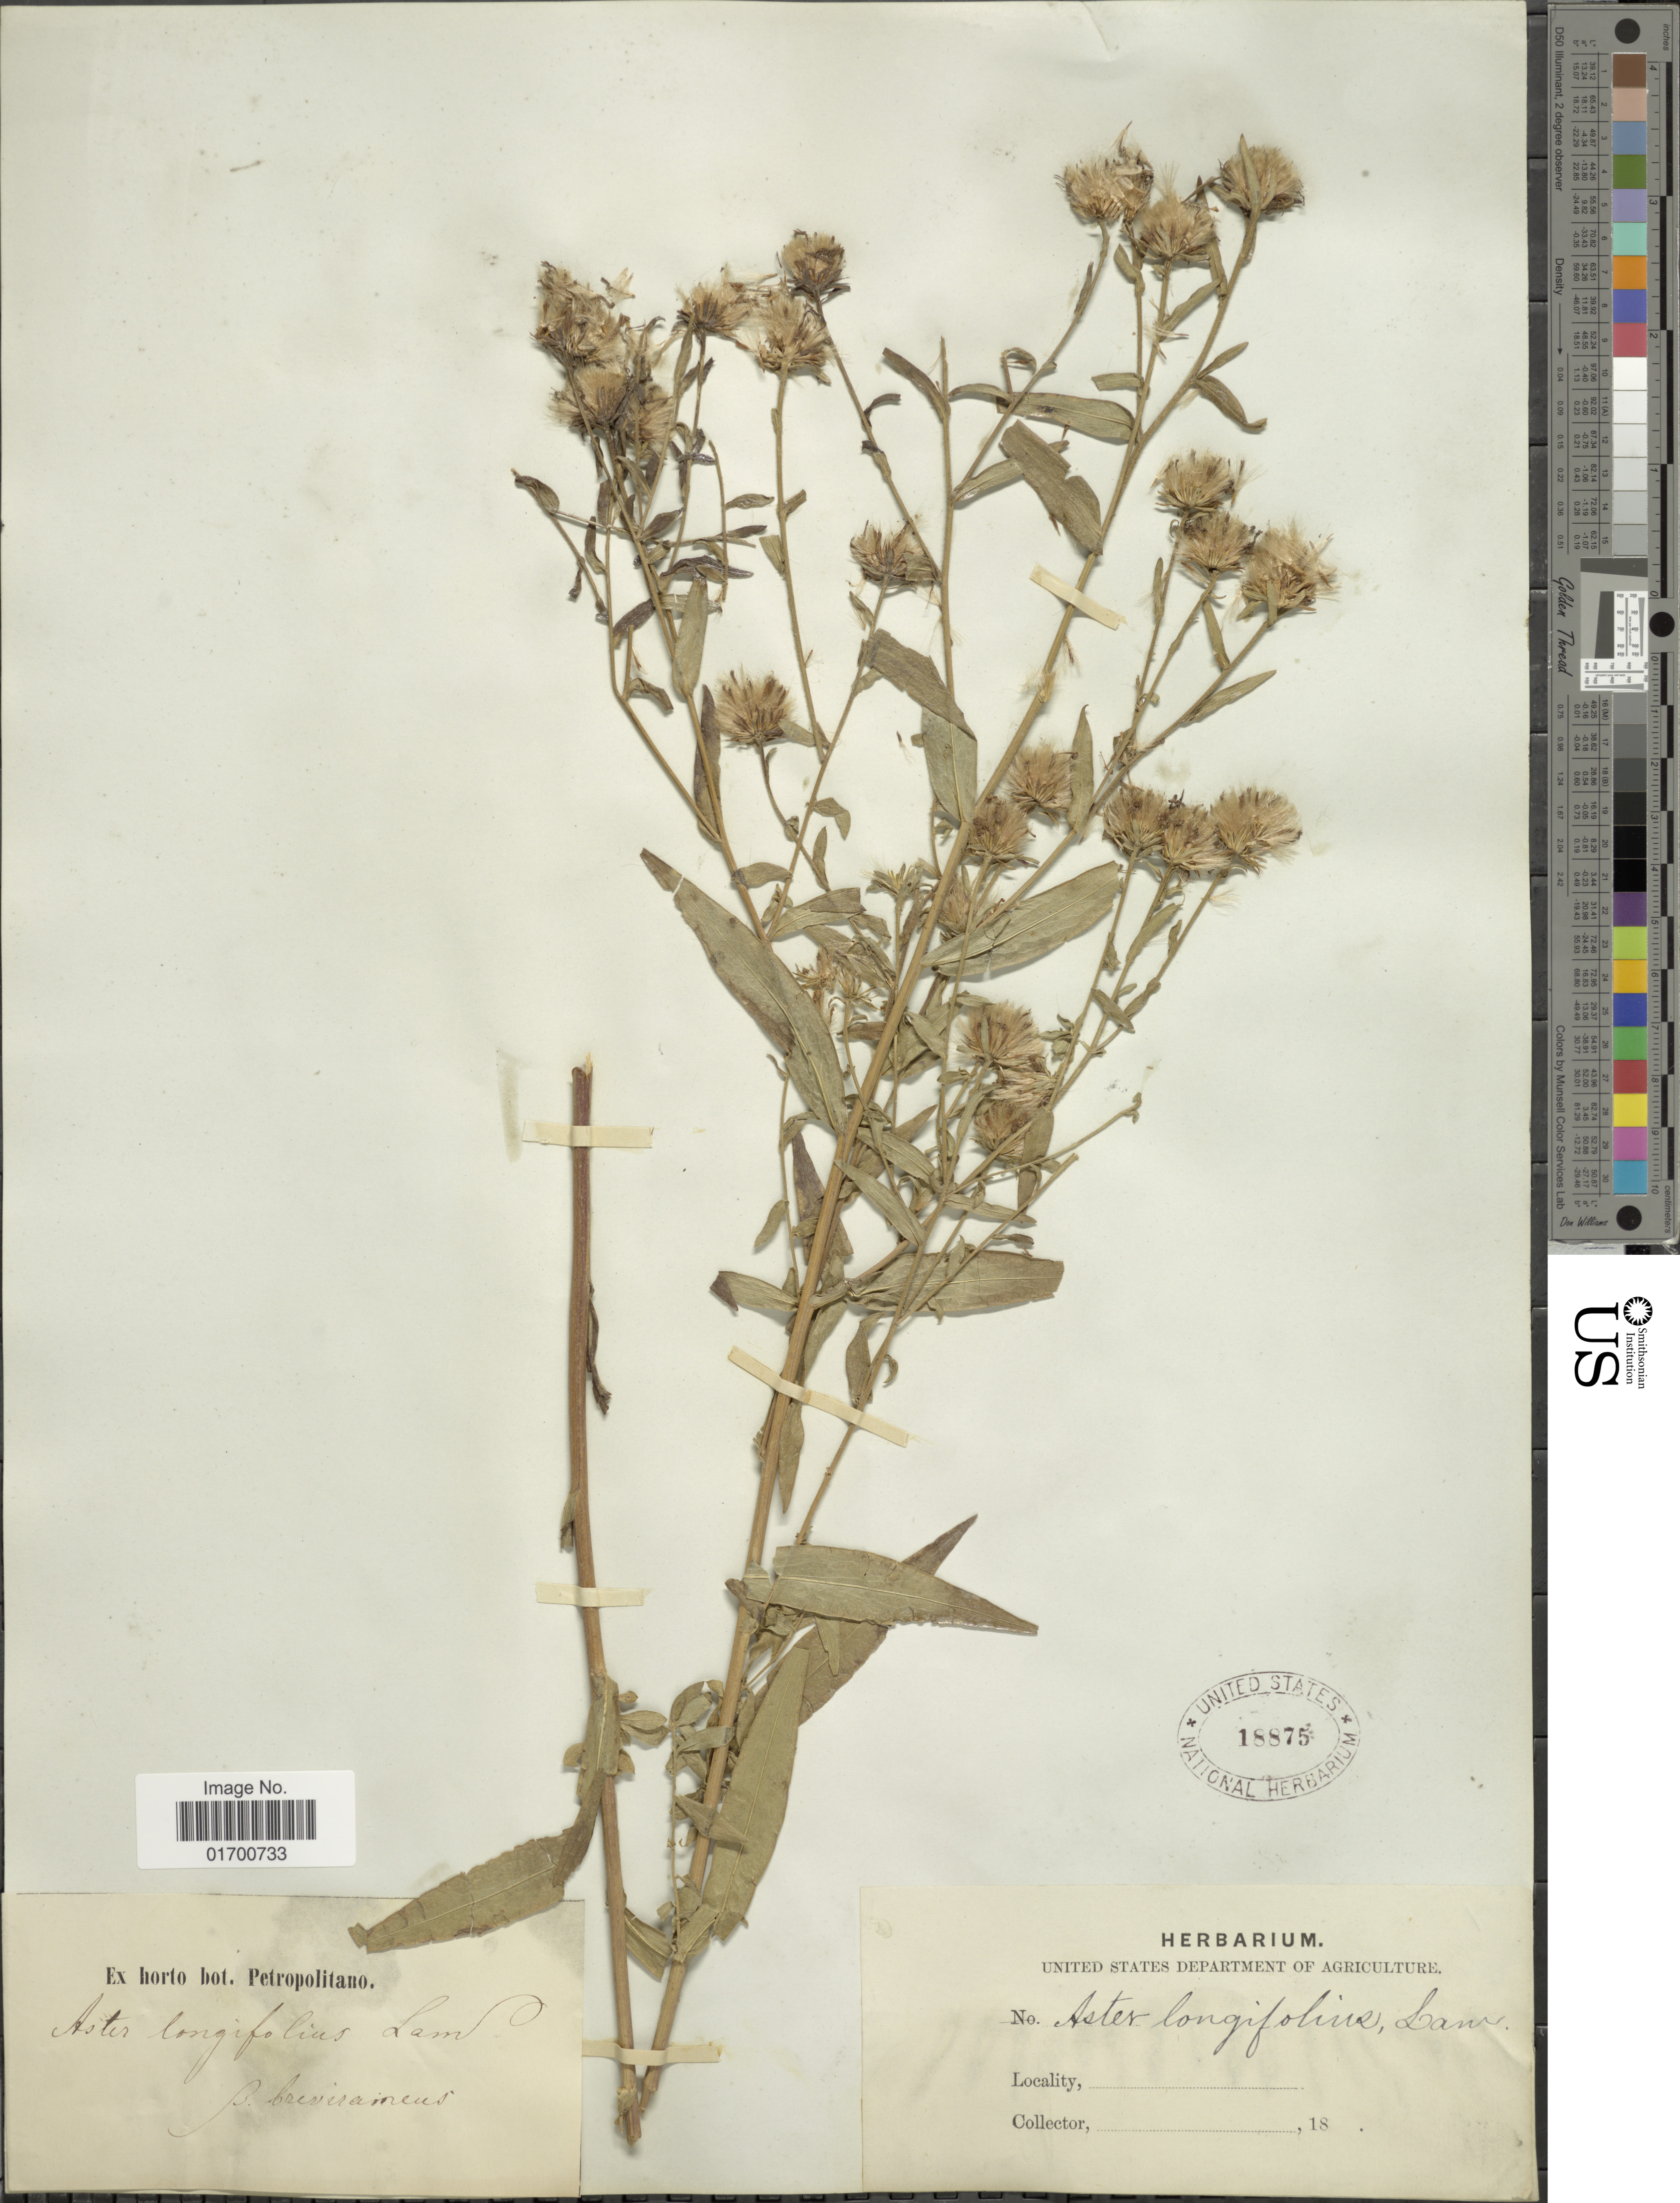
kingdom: Plantae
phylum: Tracheophyta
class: Magnoliopsida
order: Asterales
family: Asteraceae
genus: Symphyotrichum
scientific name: Symphyotrichum longifolium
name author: (Lam.) G.L. Nesom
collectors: ex Horto Bot. Petropolitano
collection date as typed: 18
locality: B. breviraineus [illegible text]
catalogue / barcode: US 18875